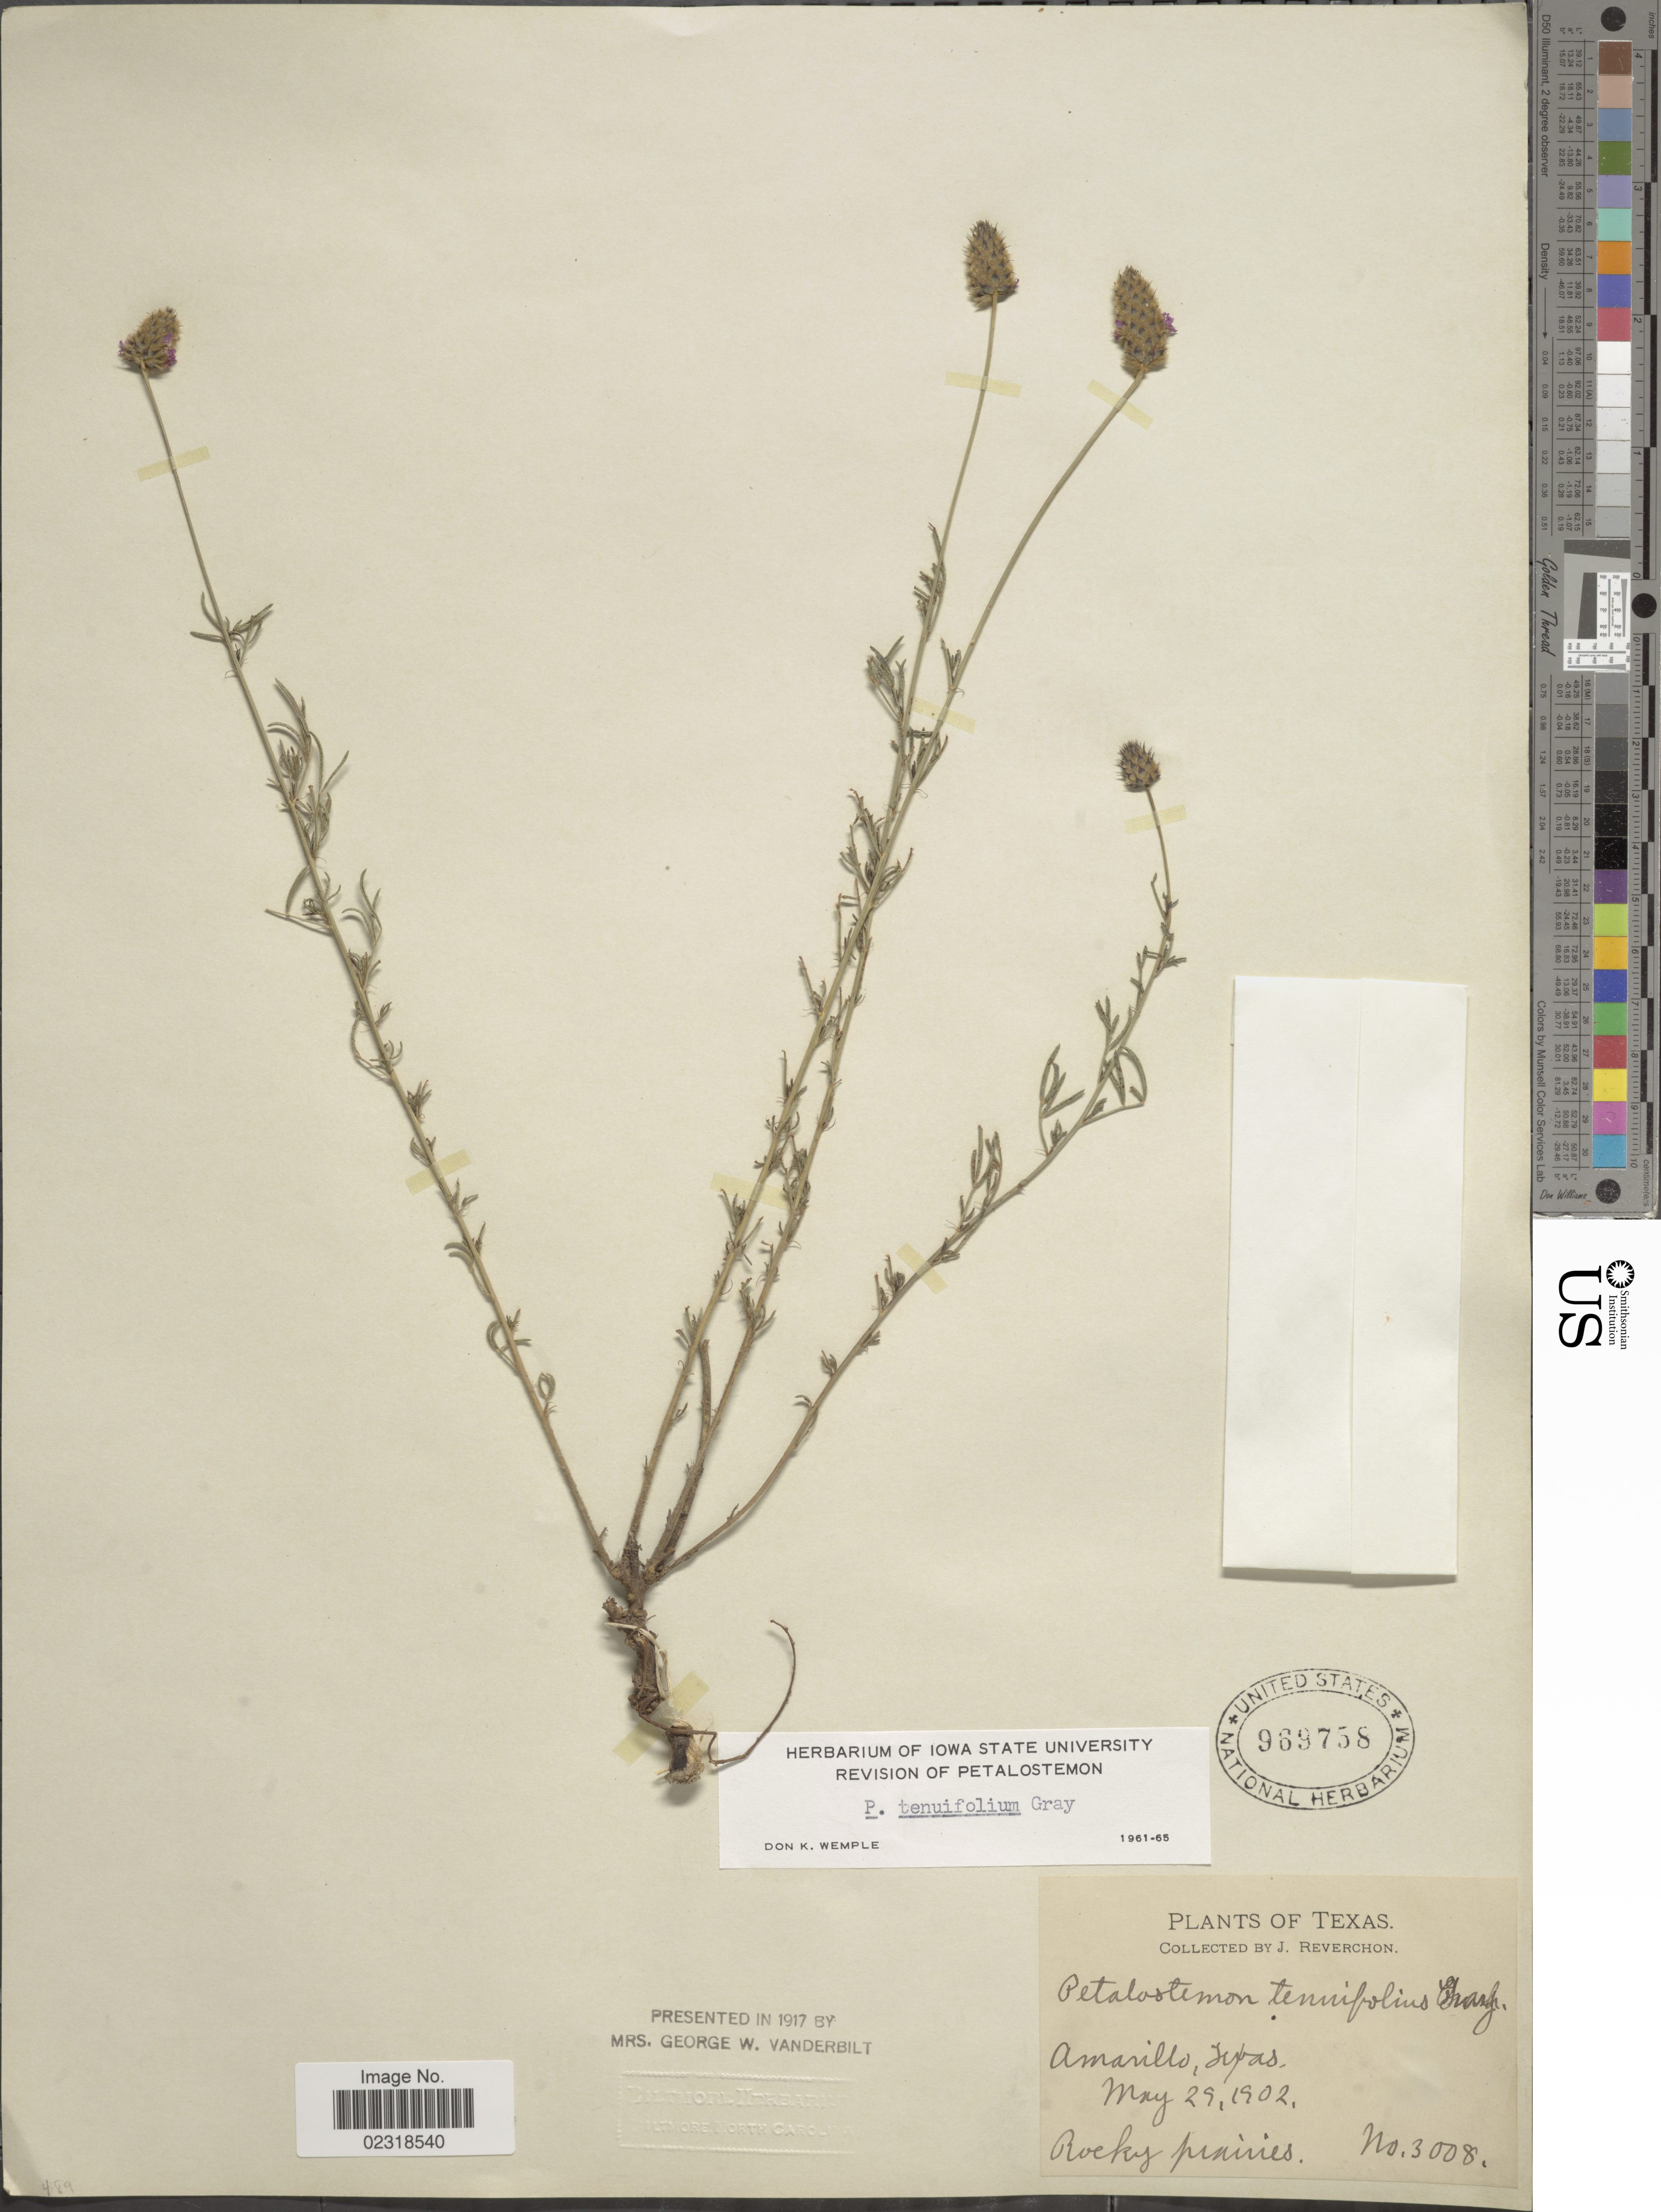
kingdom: Plantae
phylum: Tracheophyta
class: Magnoliopsida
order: Fabales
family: Fabaceae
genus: Dalea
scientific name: Dalea tenuifolia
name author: (A. Gray) Shinners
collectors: J. Reverchon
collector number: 3008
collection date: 1902-05-29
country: United States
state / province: Texas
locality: Amarillo, Texas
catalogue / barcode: US 969758